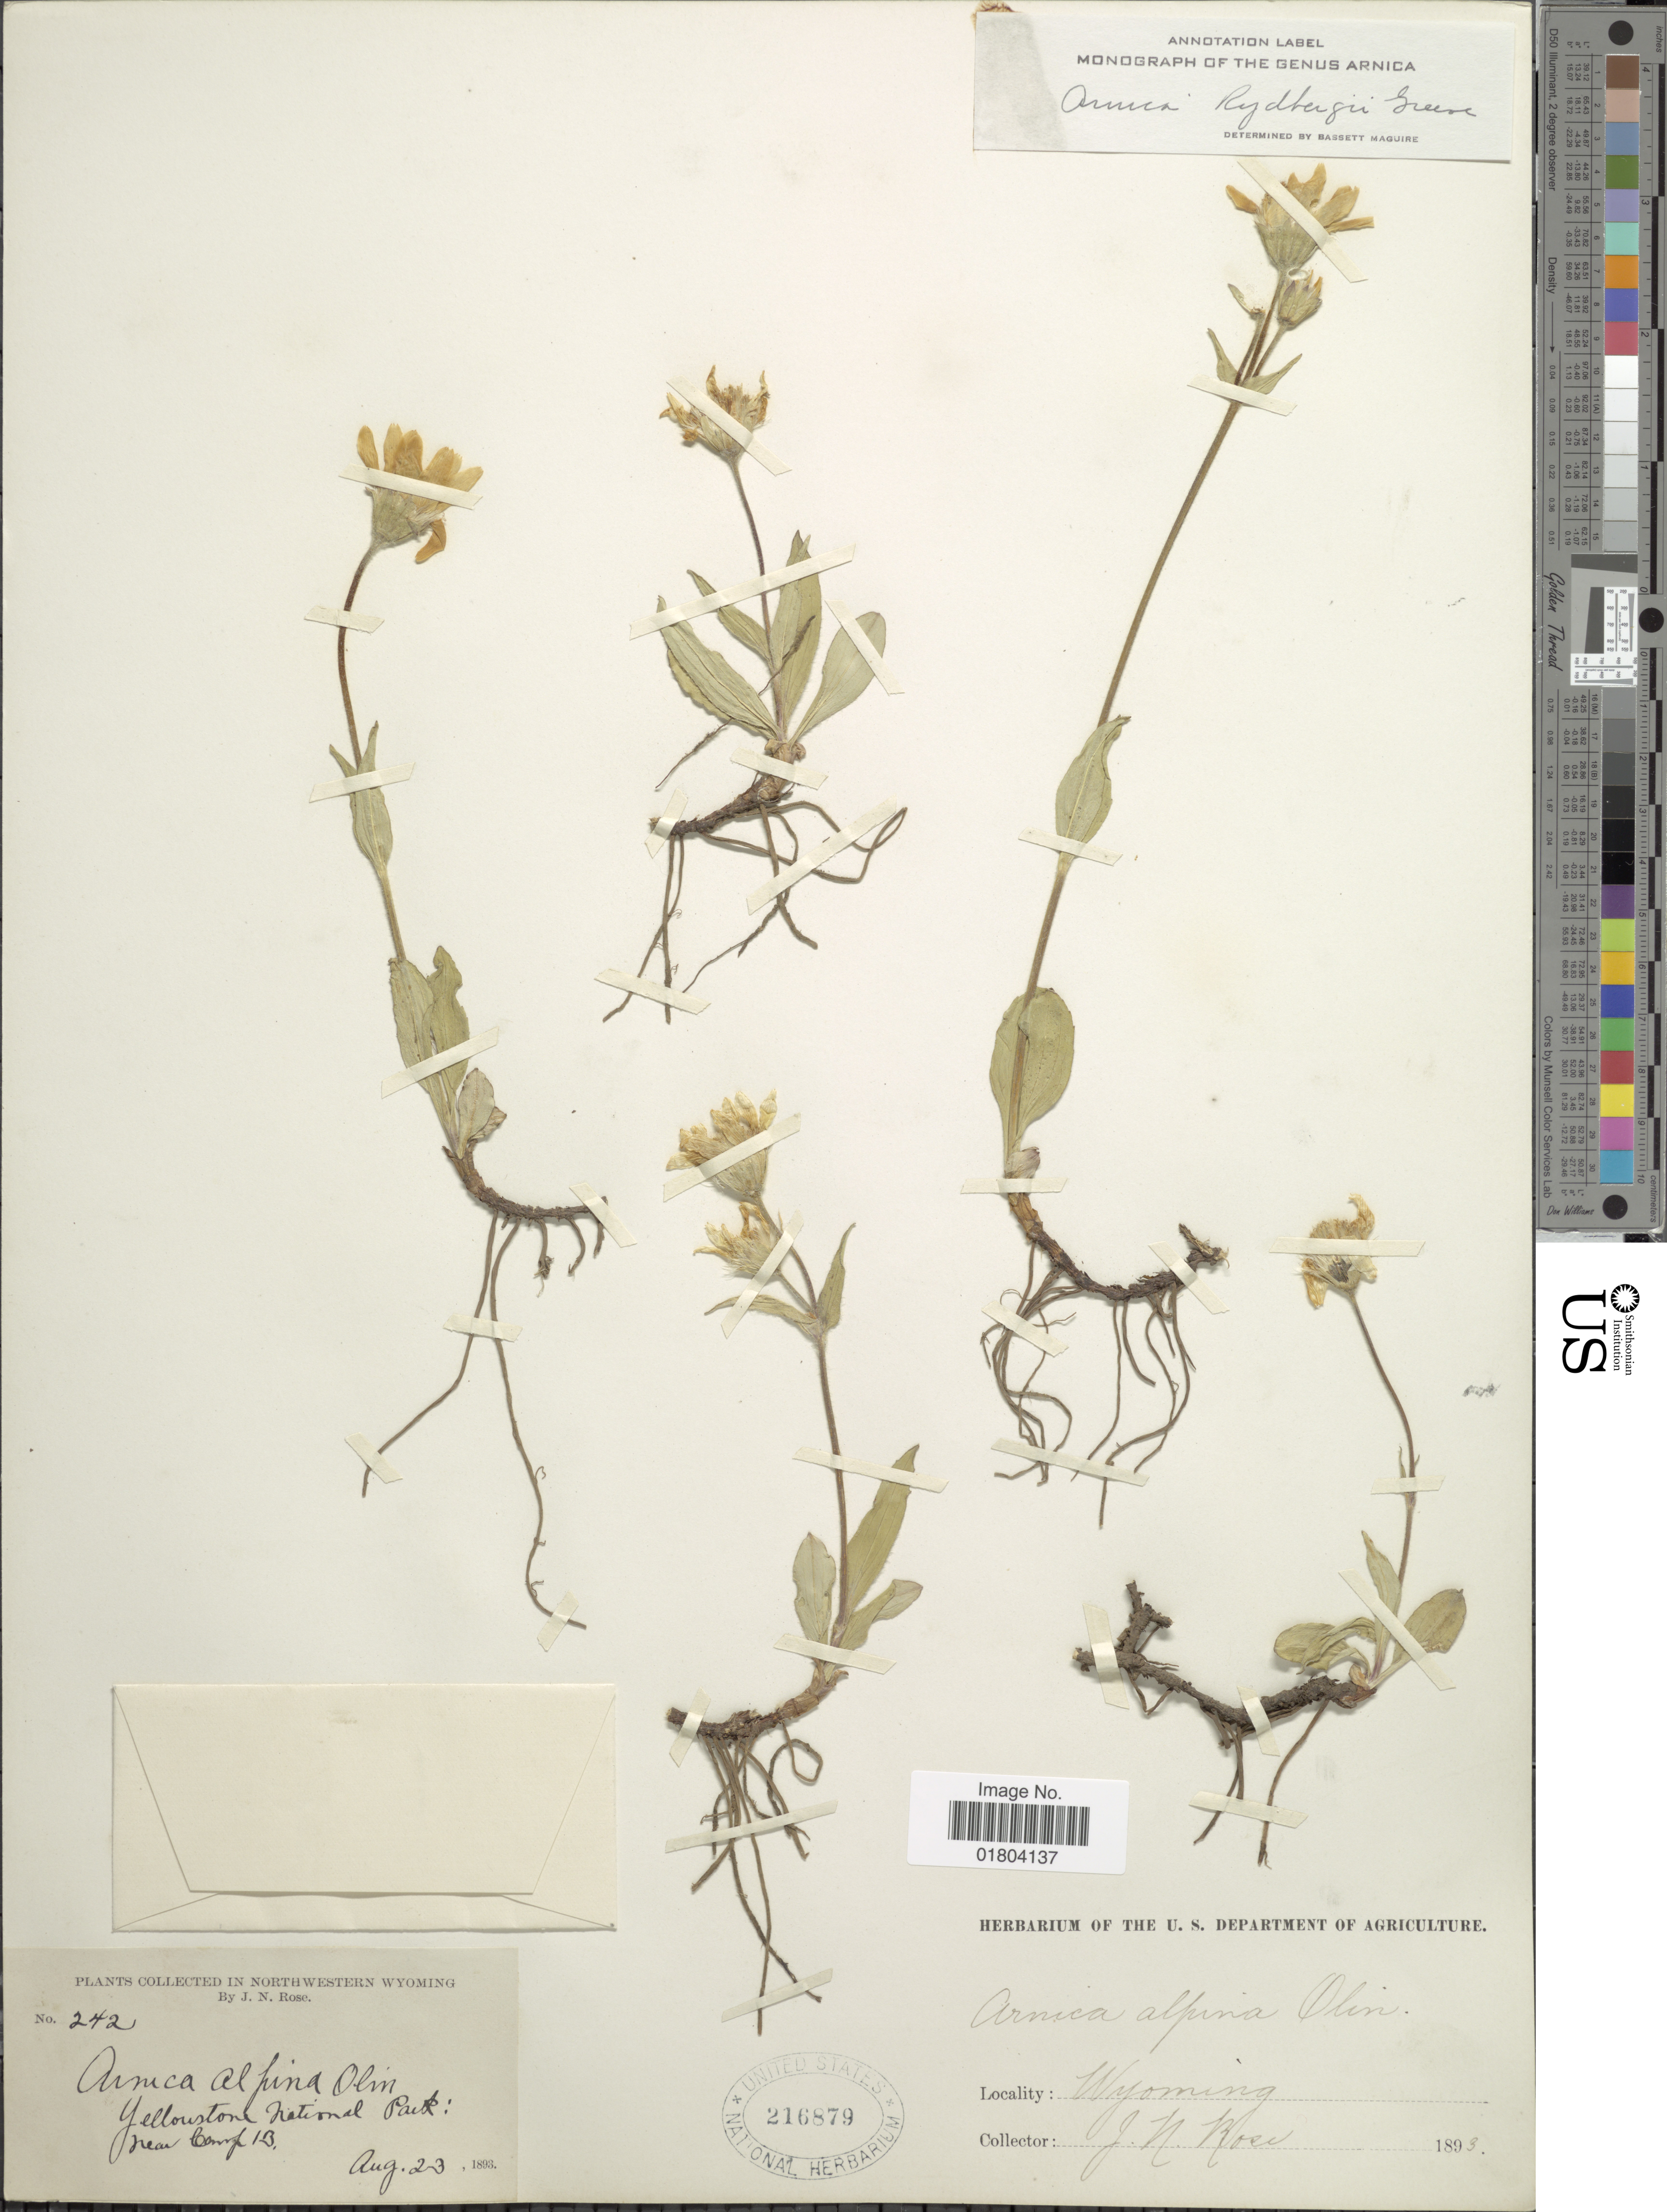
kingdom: Plantae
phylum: Tracheophyta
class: Magnoliopsida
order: Asterales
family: Asteraceae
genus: Arnica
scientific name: Arnica rydbergii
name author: Greene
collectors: J. N. Rose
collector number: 242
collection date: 1893-08-23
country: United States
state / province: Wyoming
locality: In Northwestern Wyoming, Yellowstone National Park: near Camp 1B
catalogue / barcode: US 216879